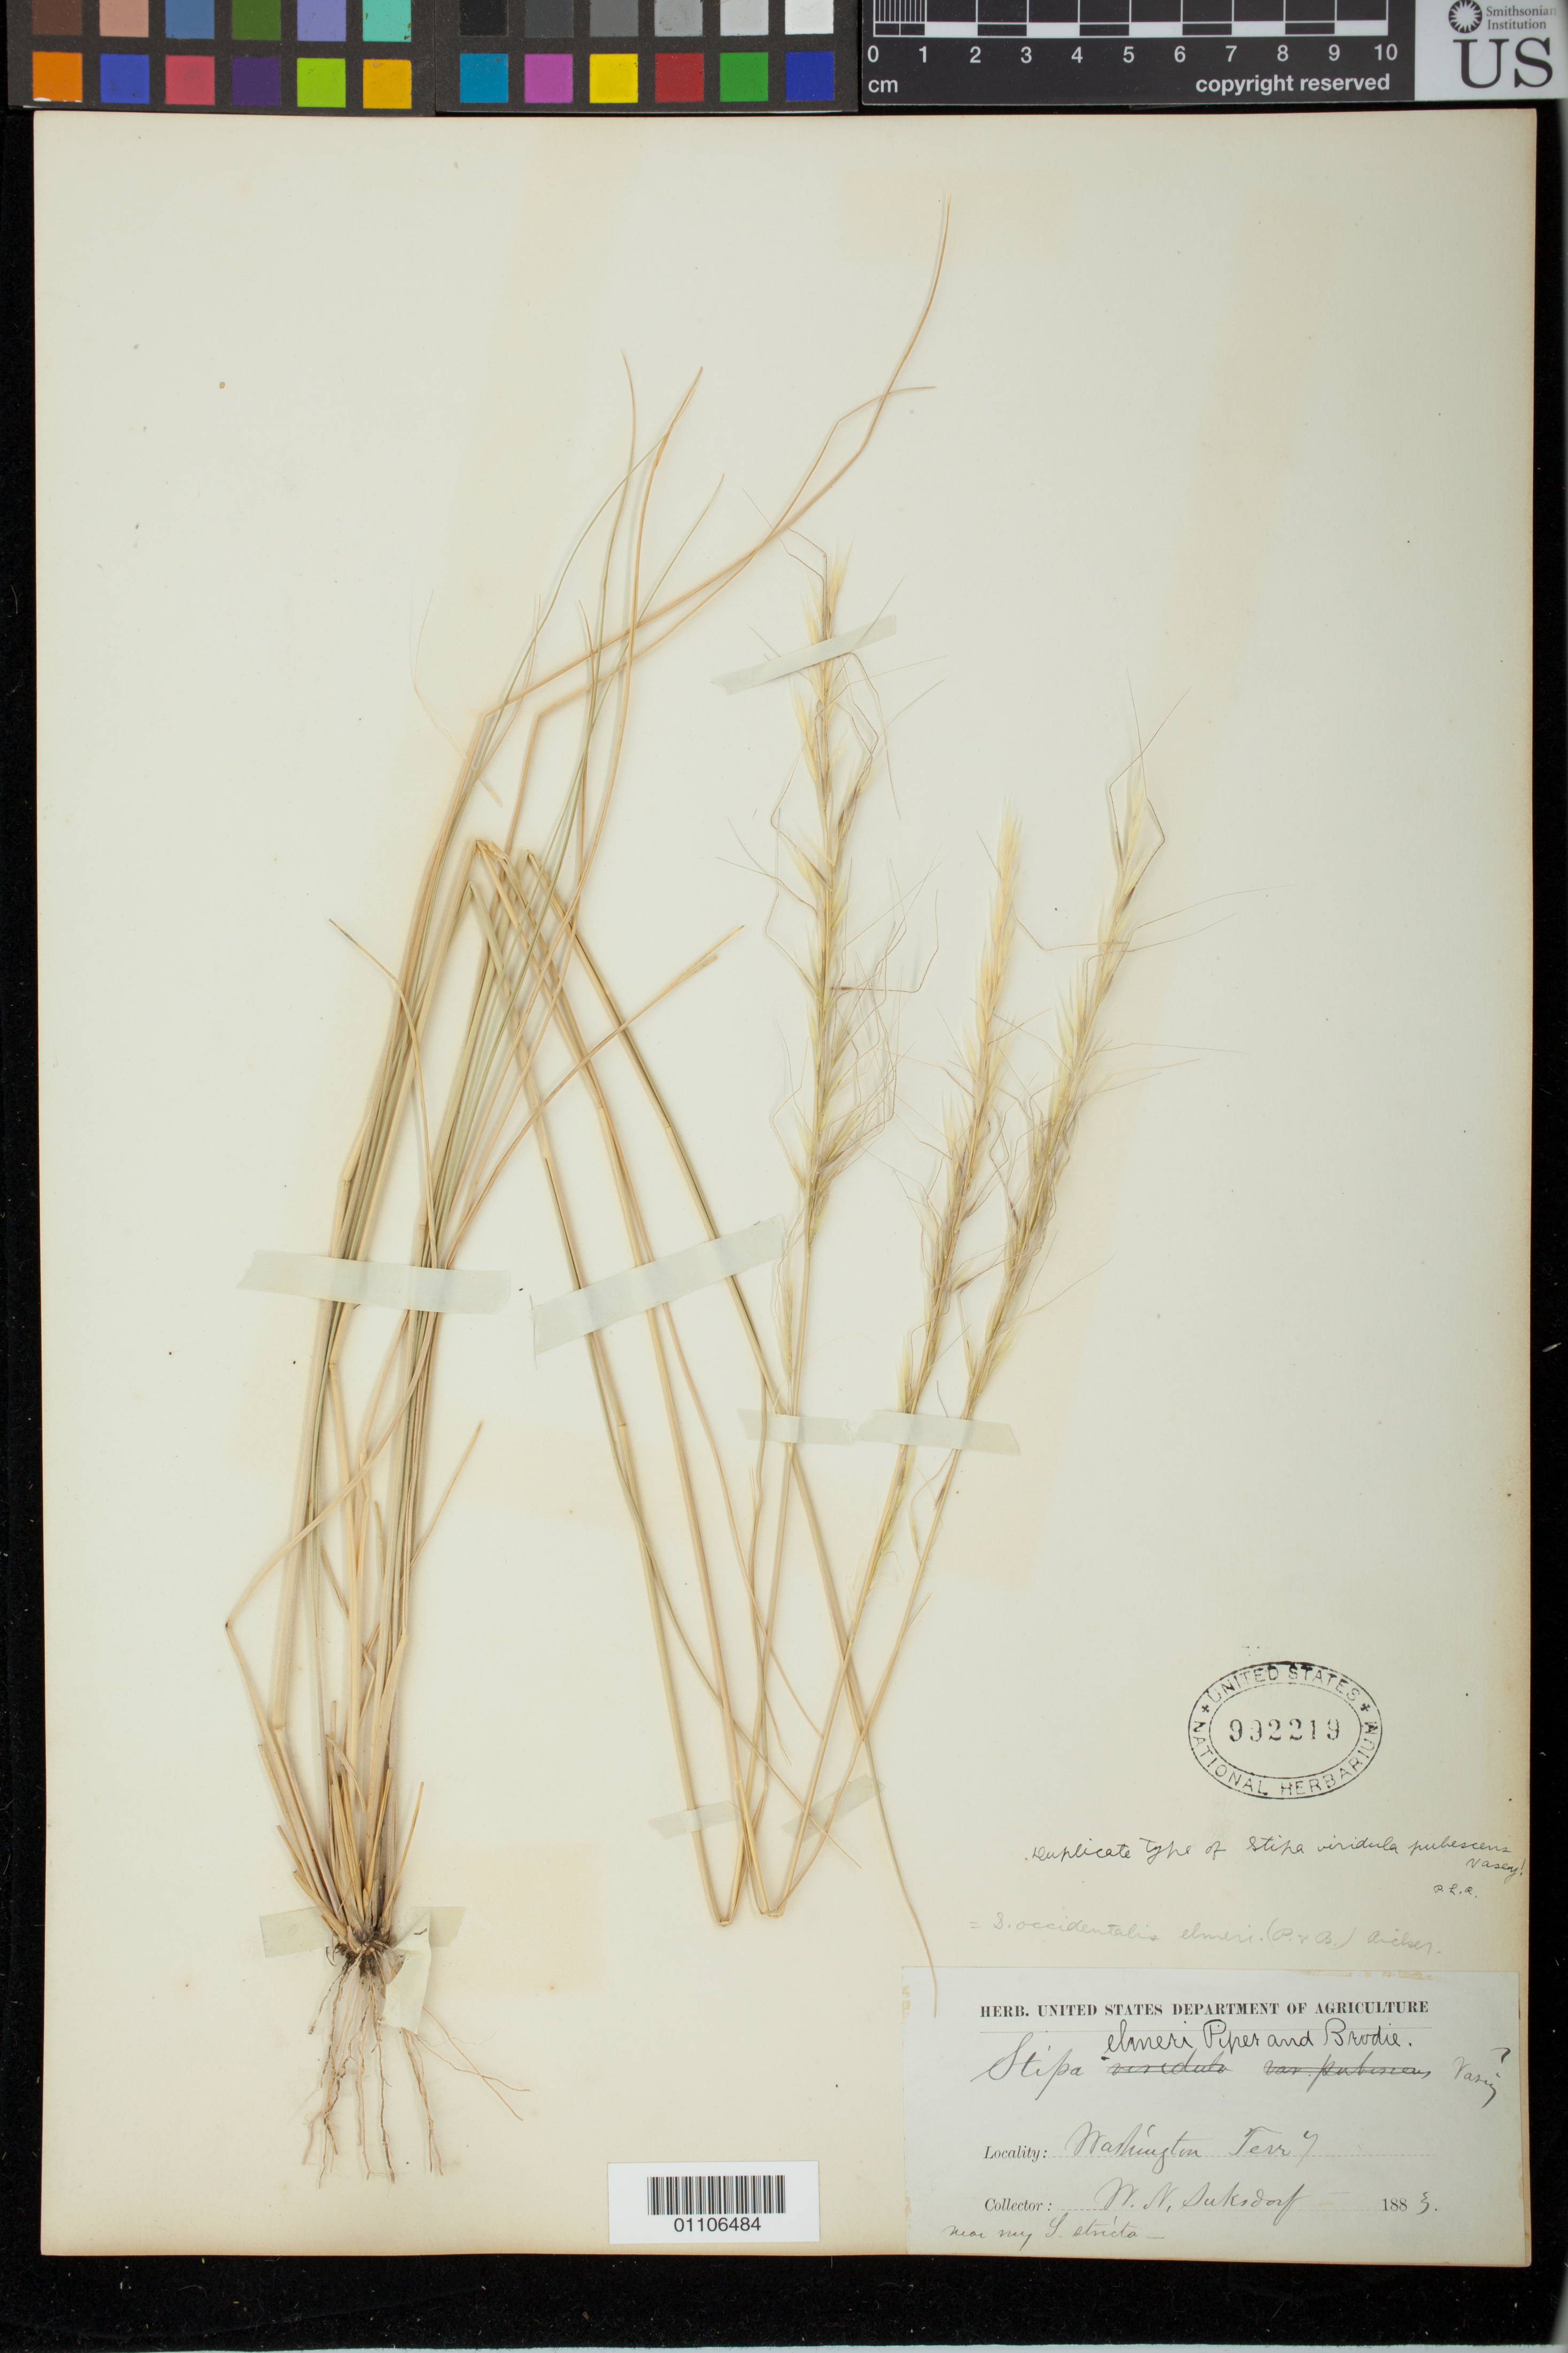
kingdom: Plantae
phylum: Tracheophyta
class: Liliopsida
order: Poales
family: Poaceae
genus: Stipa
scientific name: Stipa viridula var. pubescens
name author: Vasey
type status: Possible Isolectotype; Syntype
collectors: W. N. Suksdorf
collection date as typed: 1883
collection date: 1883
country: United States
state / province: Washington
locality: Washington Territory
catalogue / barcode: US 992219